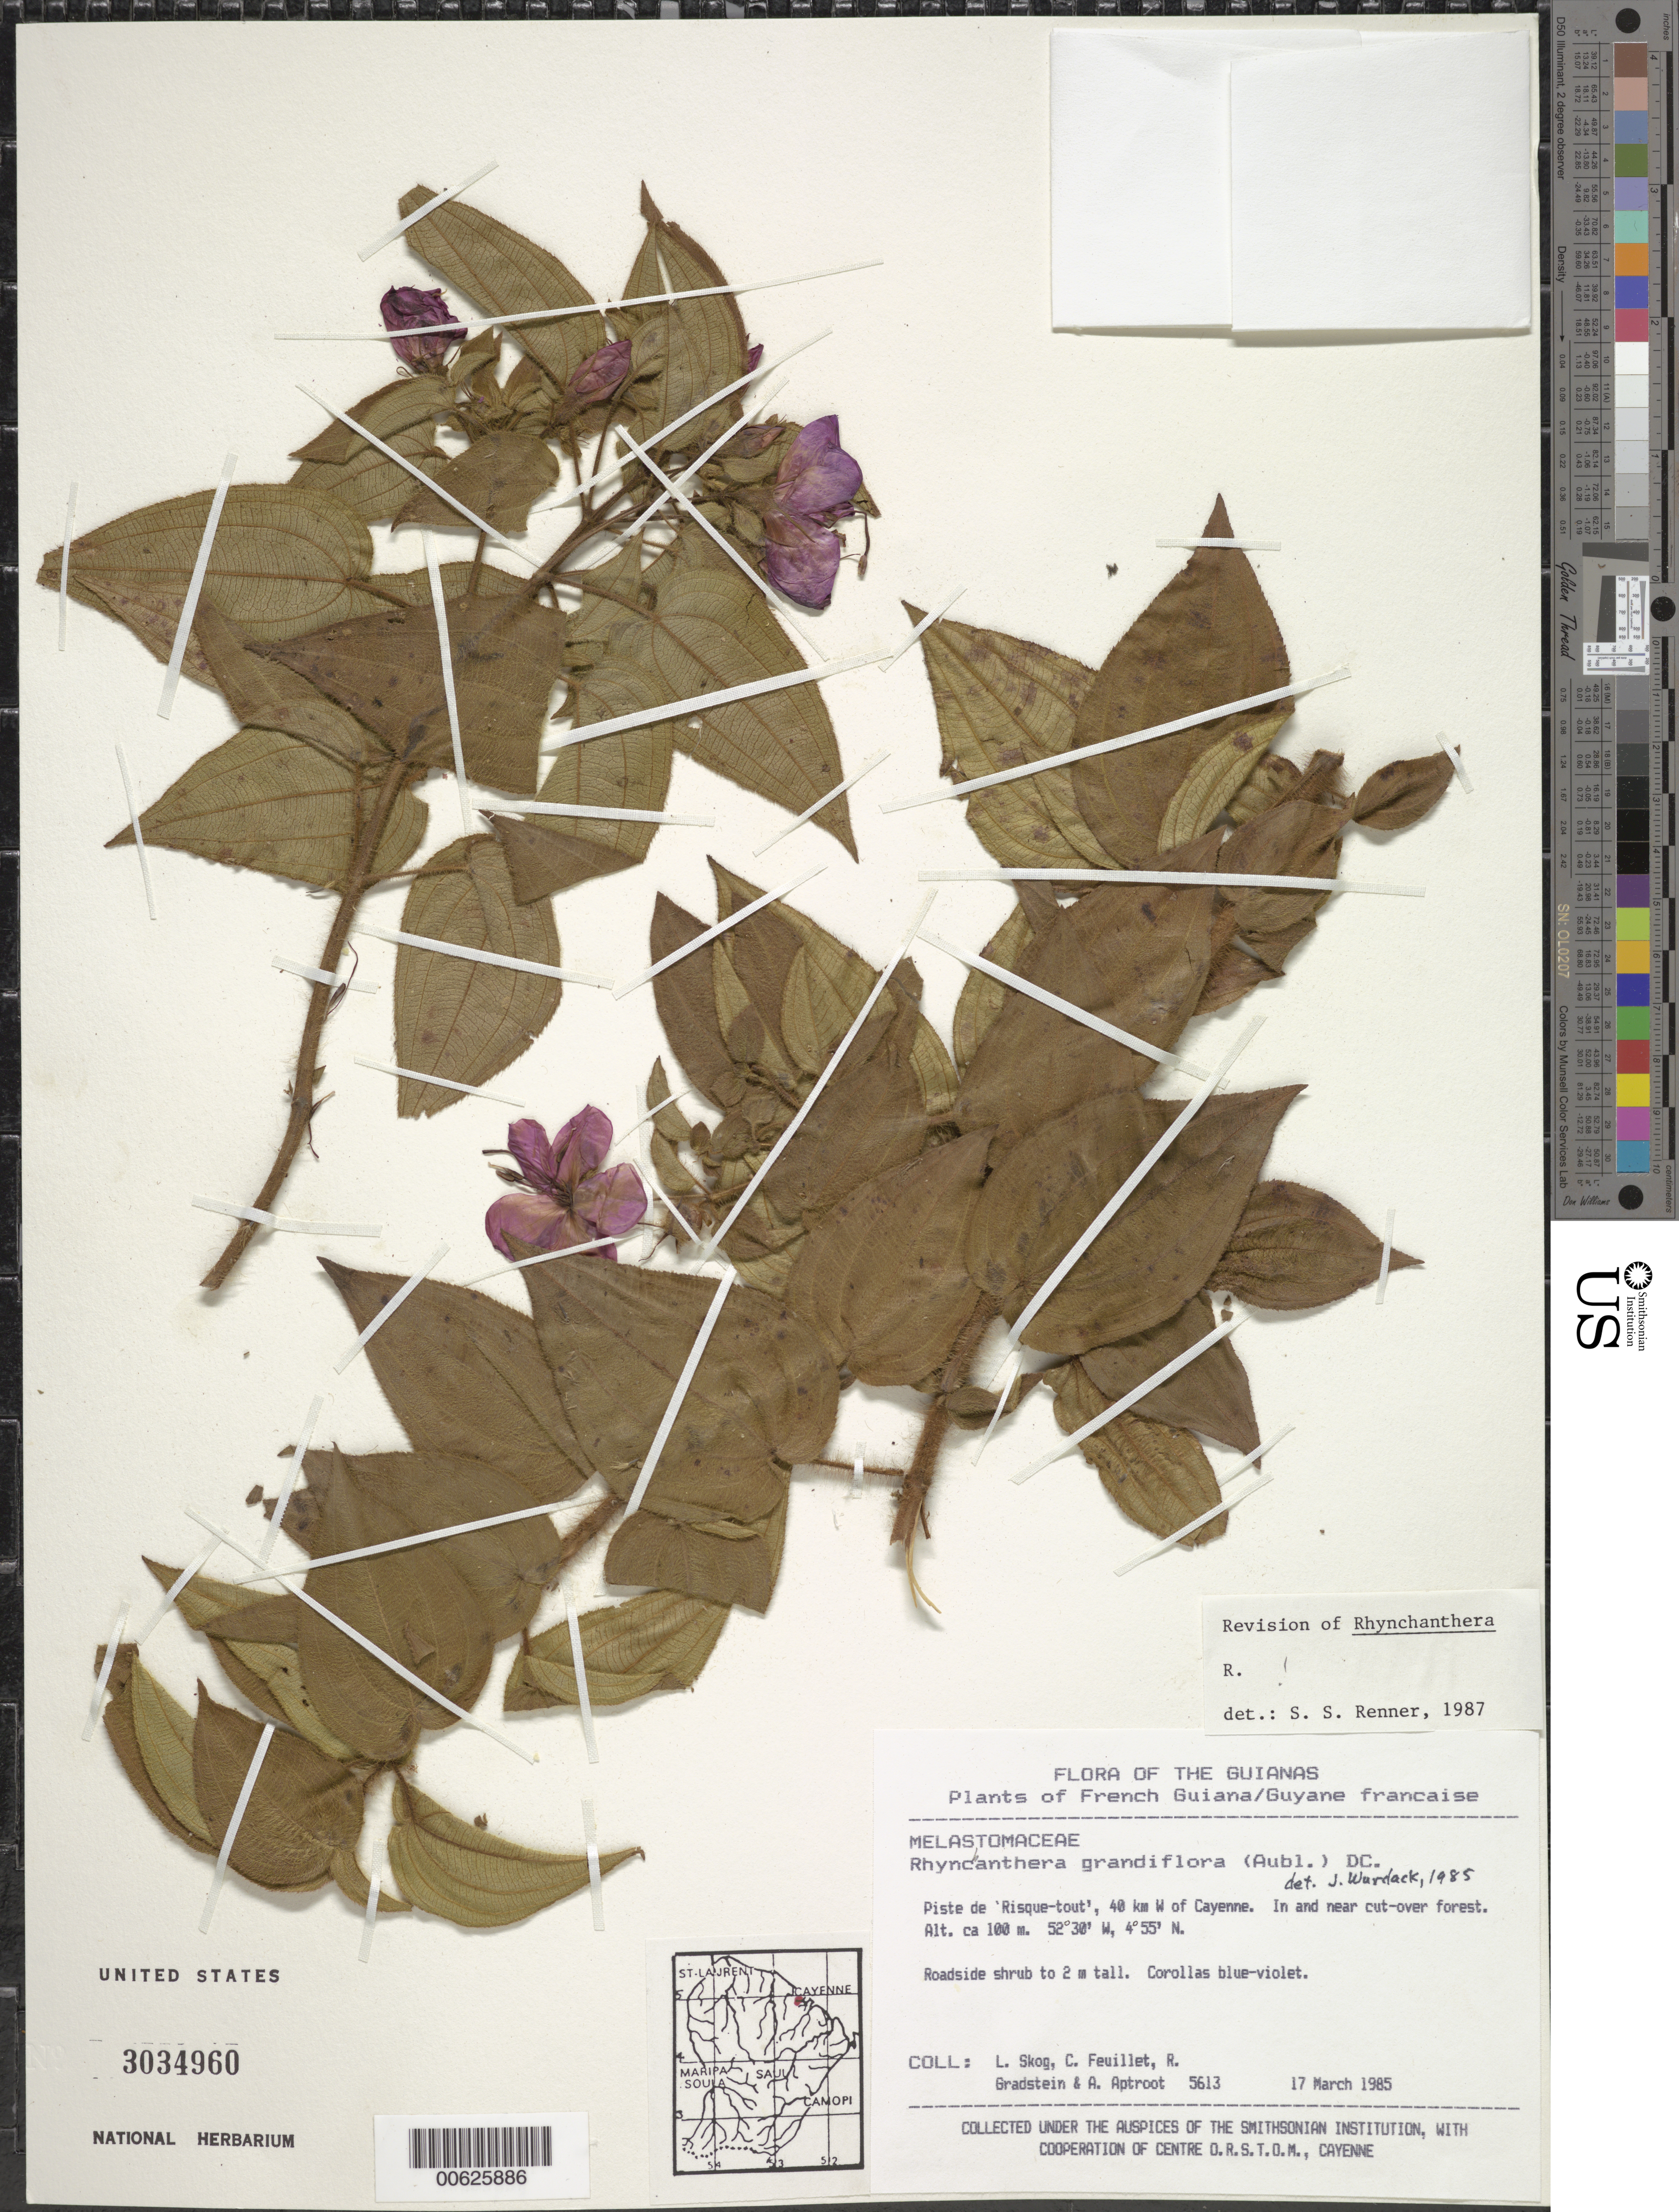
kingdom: Plantae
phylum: Tracheophyta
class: Magnoliopsida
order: Myrtales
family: Melastomataceae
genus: Rhynchanthera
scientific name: Rhynchanthera grandiflora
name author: (Aubl.) DC.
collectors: L. E. Skog, C. Feuillet, R. Gradstein & A. Aptroot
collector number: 5613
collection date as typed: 17 March 1985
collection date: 1985-03-17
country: French Guiana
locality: Piste de 'Risque-tout', 40 km W of Cayenne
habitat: In and near cut-over forest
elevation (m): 100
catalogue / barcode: US 3034960